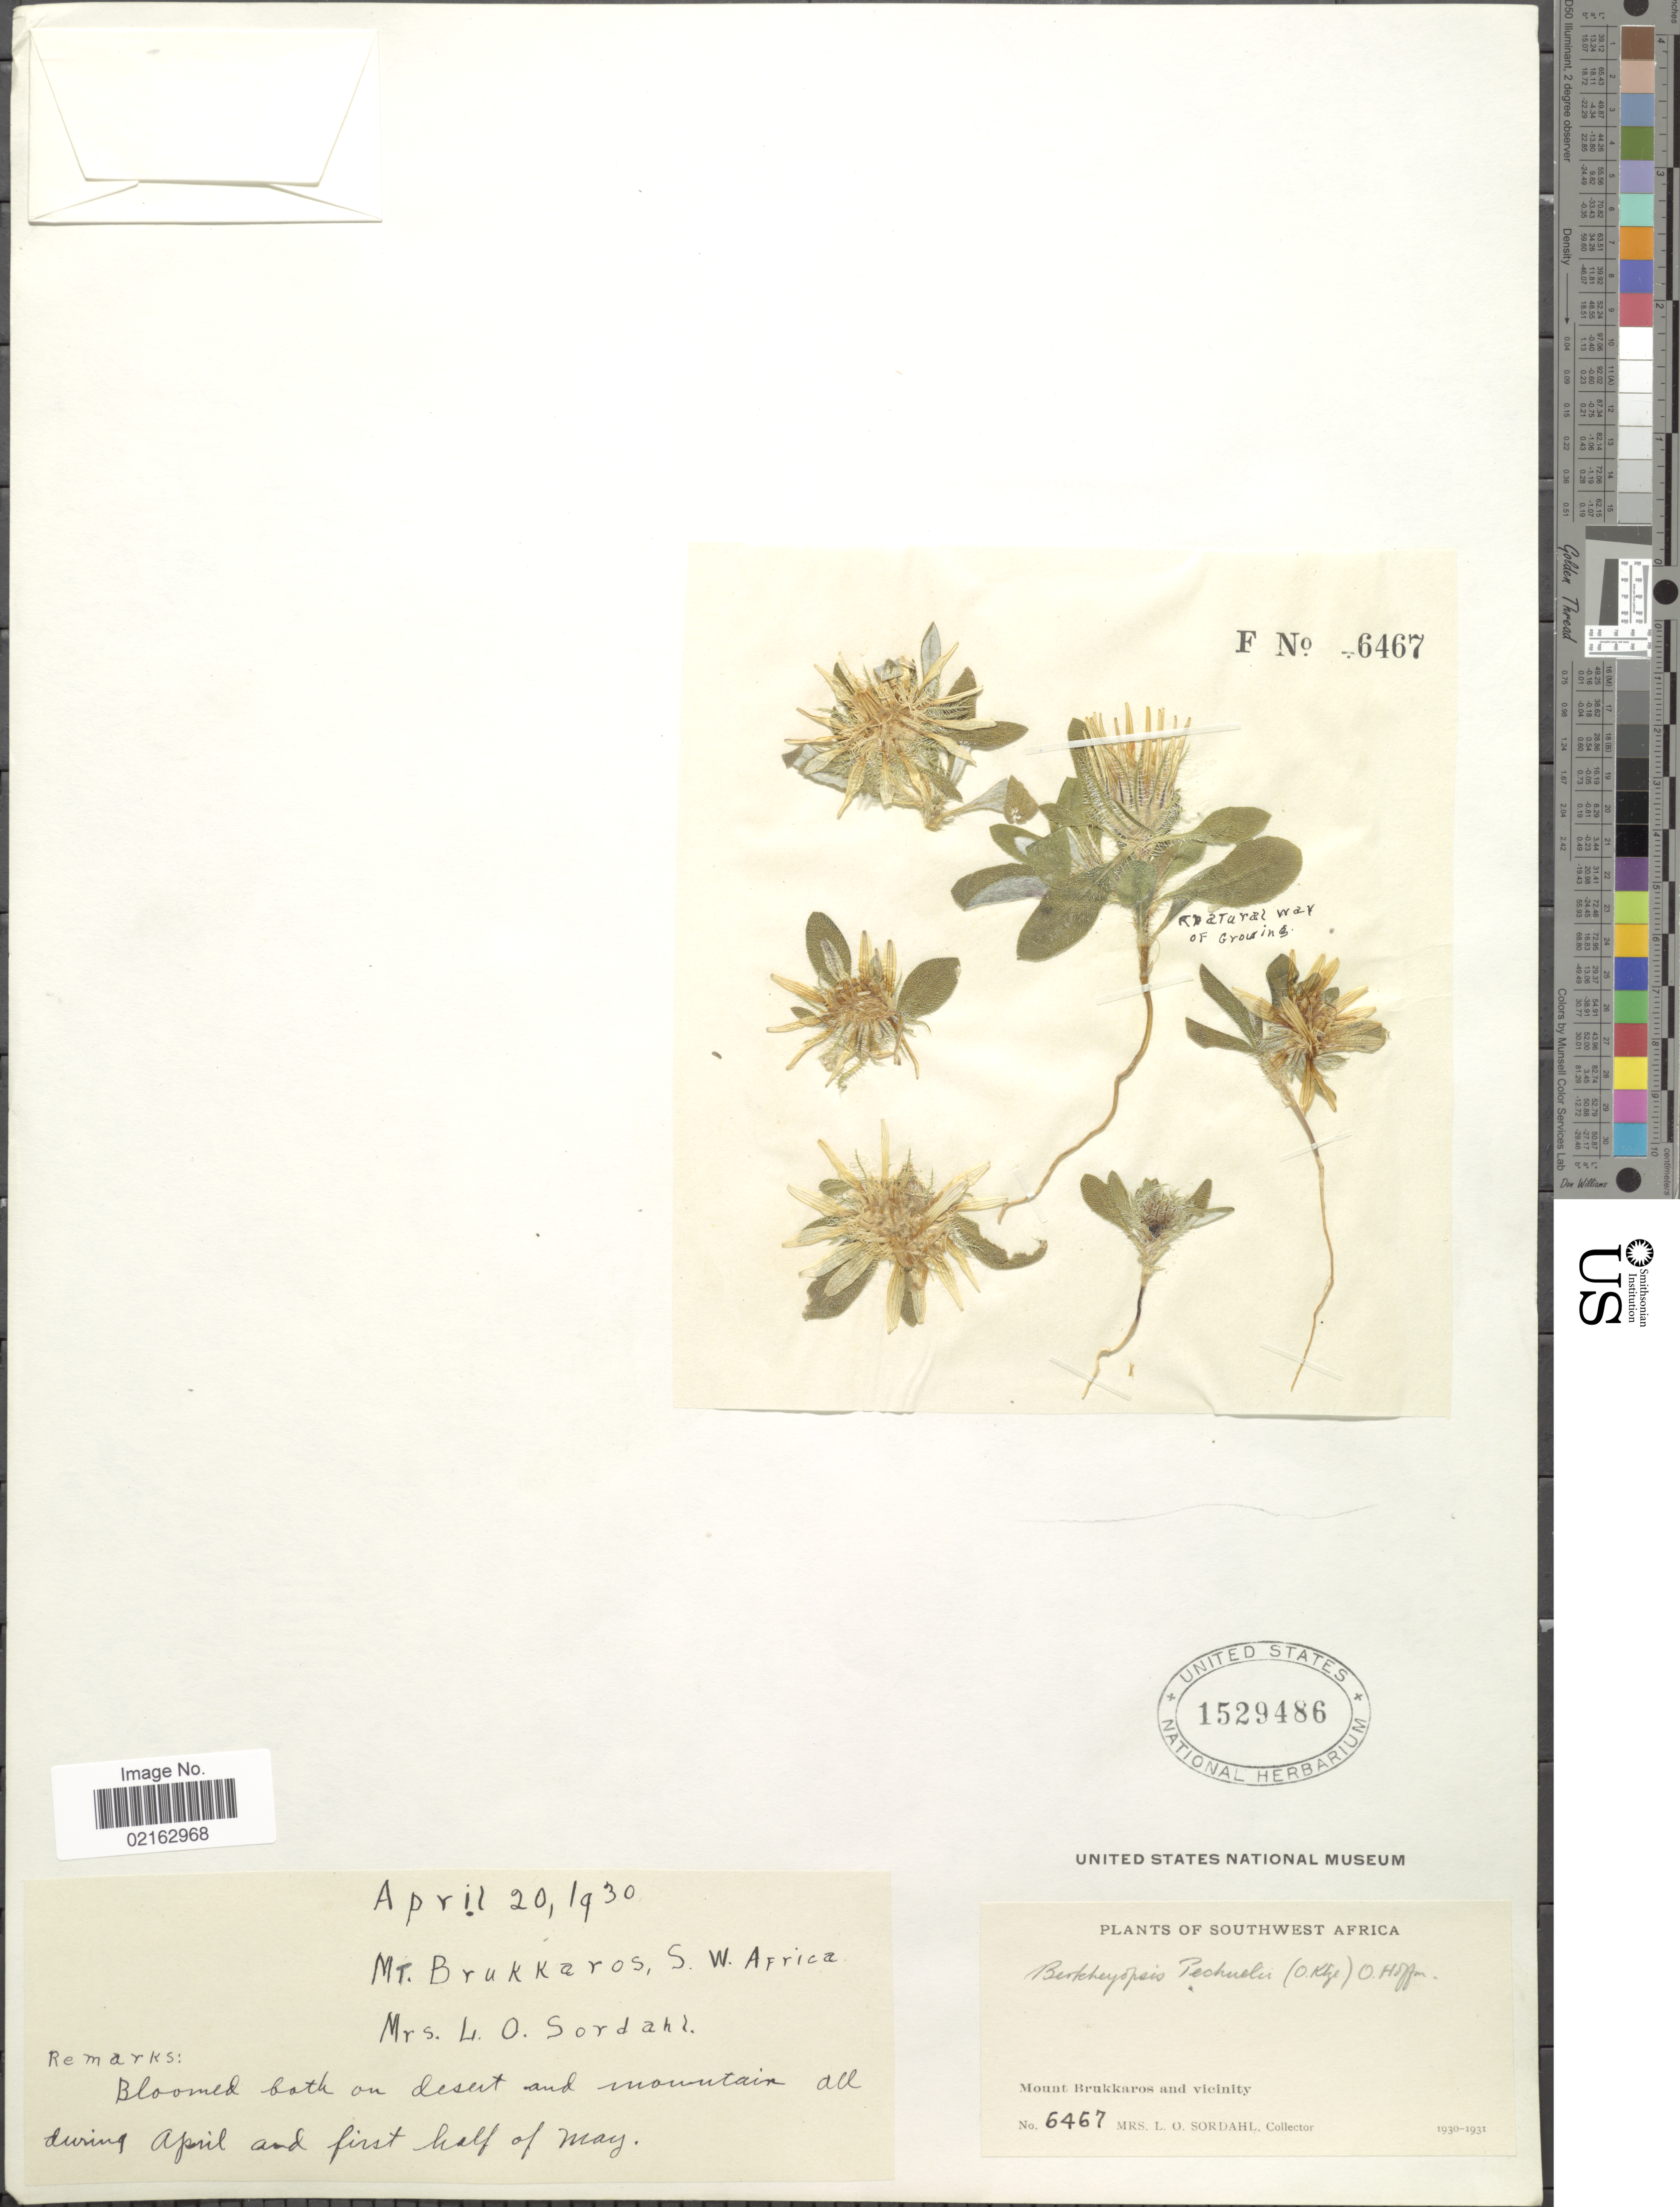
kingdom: Plantae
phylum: Tracheophyta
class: Magnoliopsida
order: Asterales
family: Asteraceae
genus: Hirpicium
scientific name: Hirpicium gazanioides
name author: (Harv.) Roessler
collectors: L. Sordahl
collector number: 6467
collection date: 1930/1931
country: Namibia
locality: Southwest Africa. Mt. Brukkaros, S.W. Africa. Mount Brukkaros and vicinity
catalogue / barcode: US 1529486